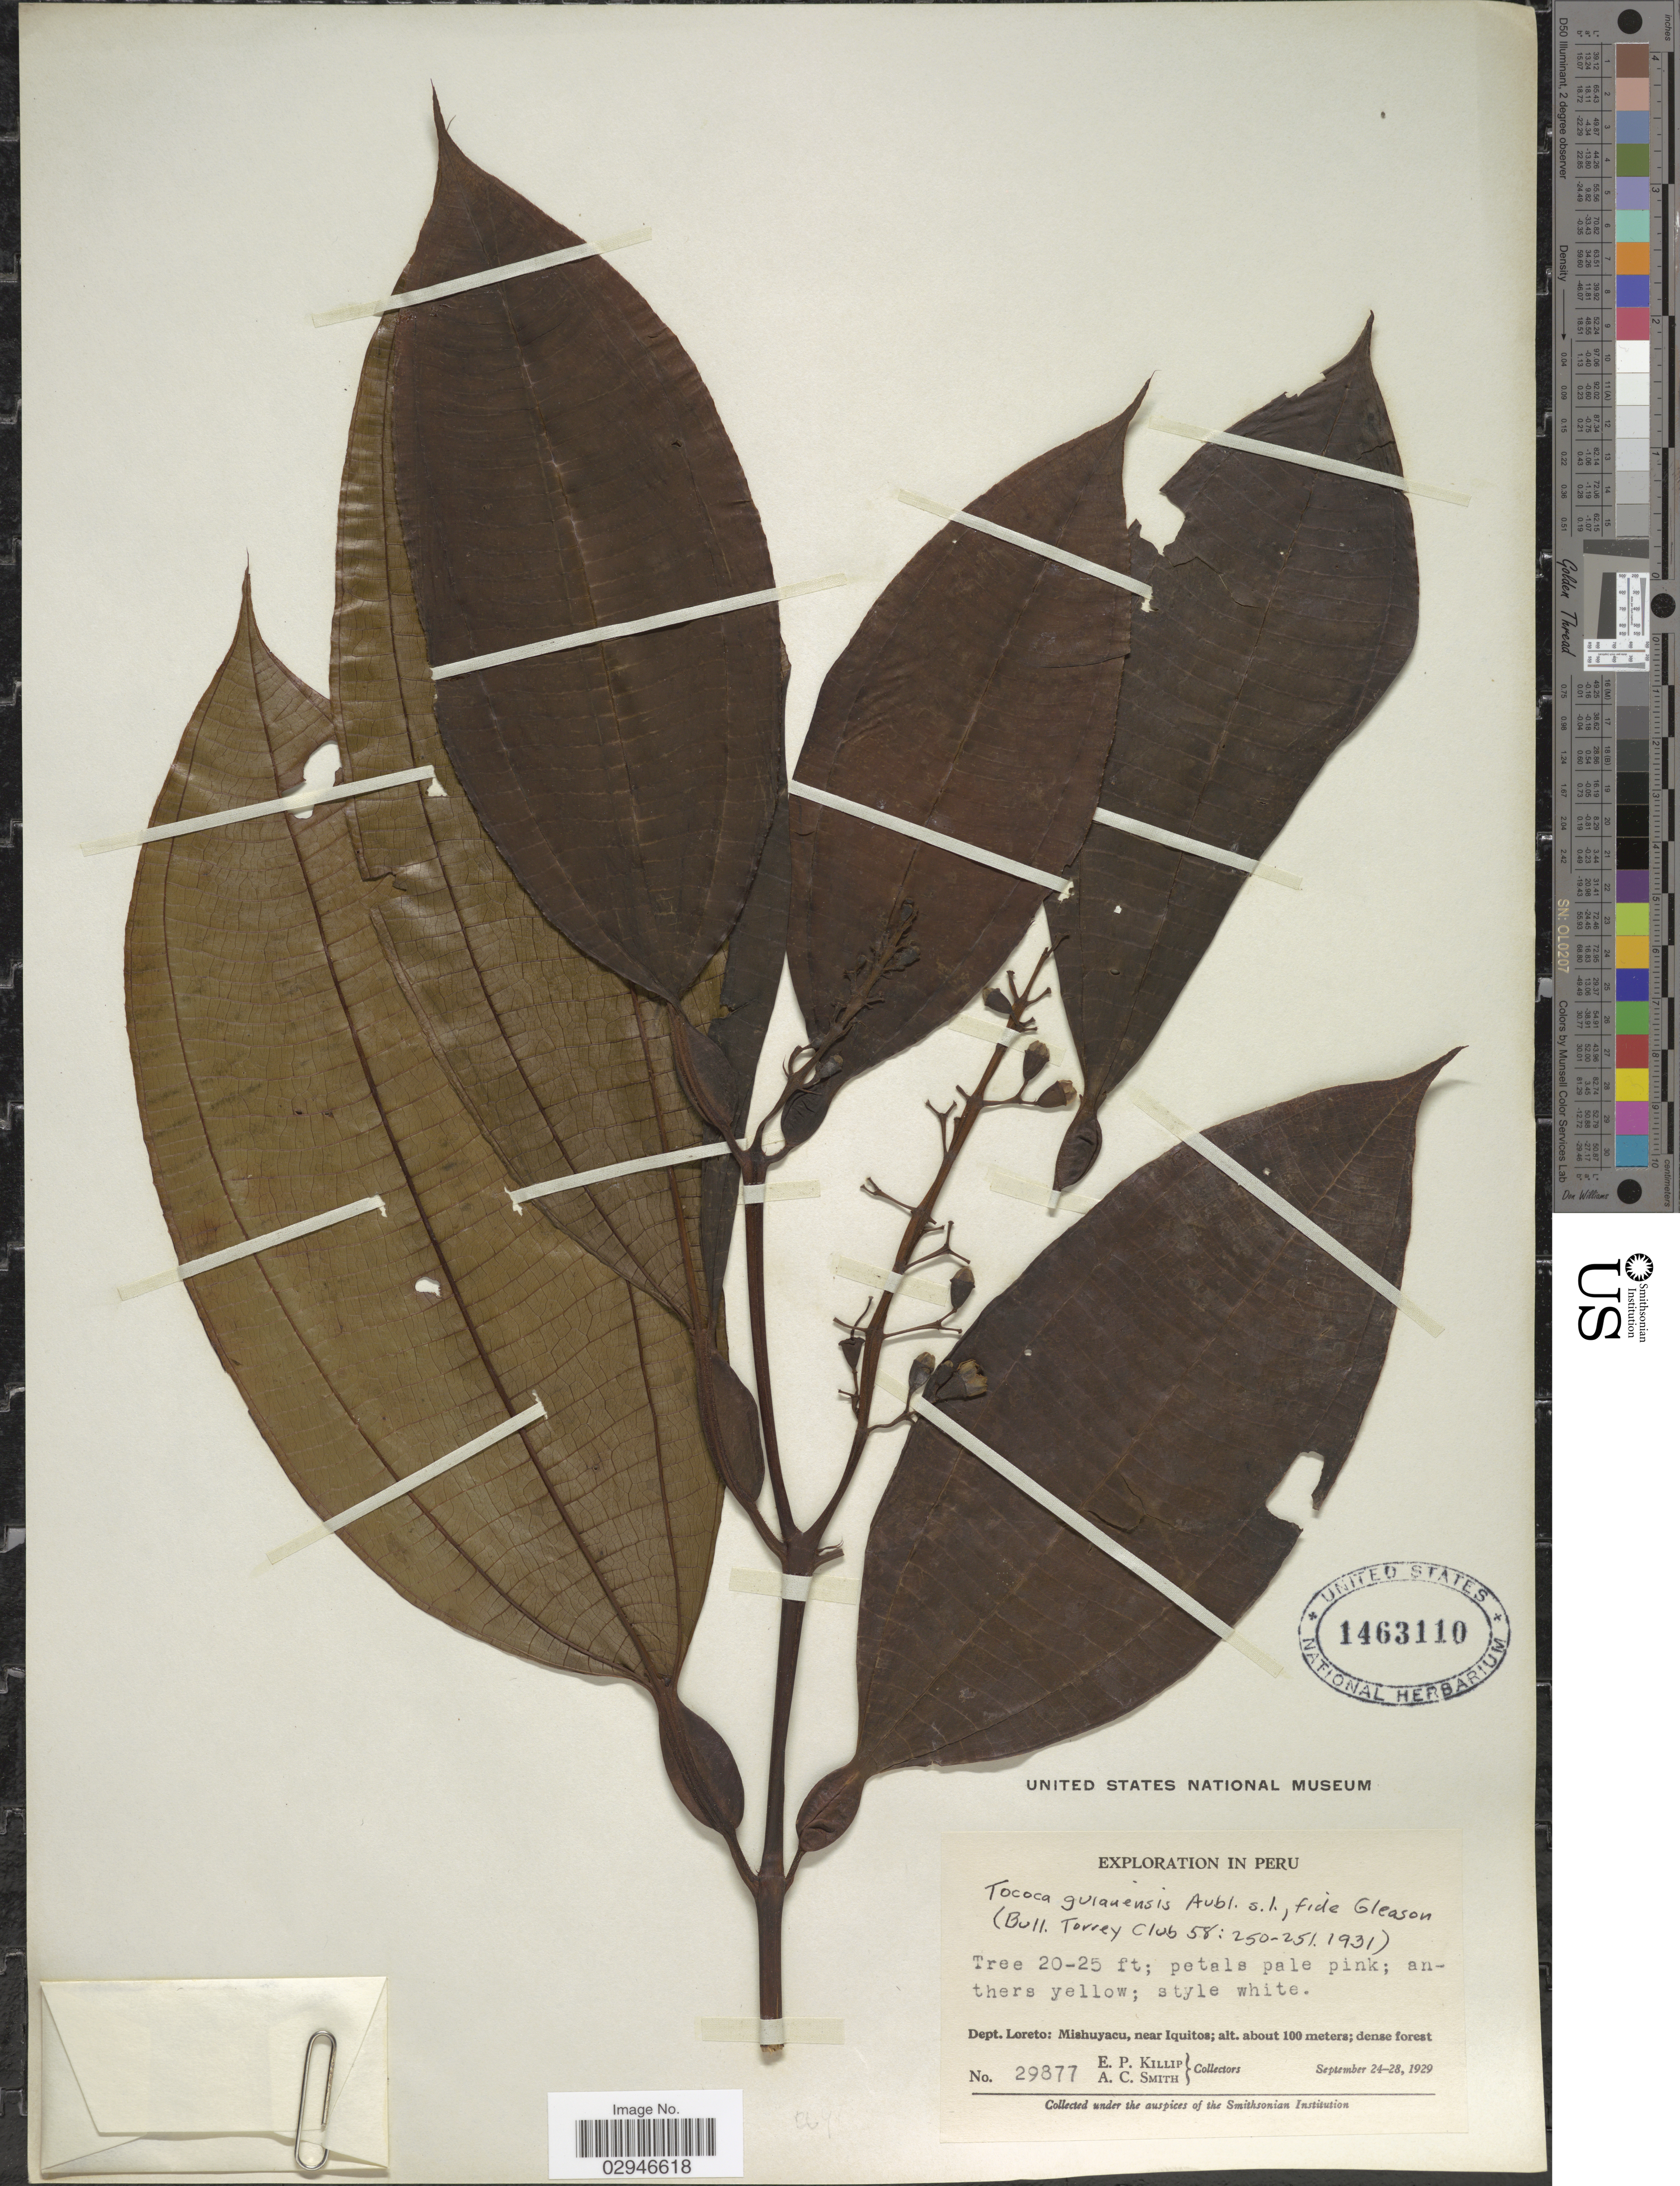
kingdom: Plantae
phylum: Tracheophyta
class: Magnoliopsida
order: Myrtales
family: Melastomataceae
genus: Tococa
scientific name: Tococa guianensis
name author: Aubl.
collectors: E. P. Killip & A. C. Smith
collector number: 29877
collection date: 1929-09-24/1929-09-28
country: Peru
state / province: Loreto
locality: Dept. Loreto, Mishuyacu, near Iquitos.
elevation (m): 100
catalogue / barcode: US 1463110